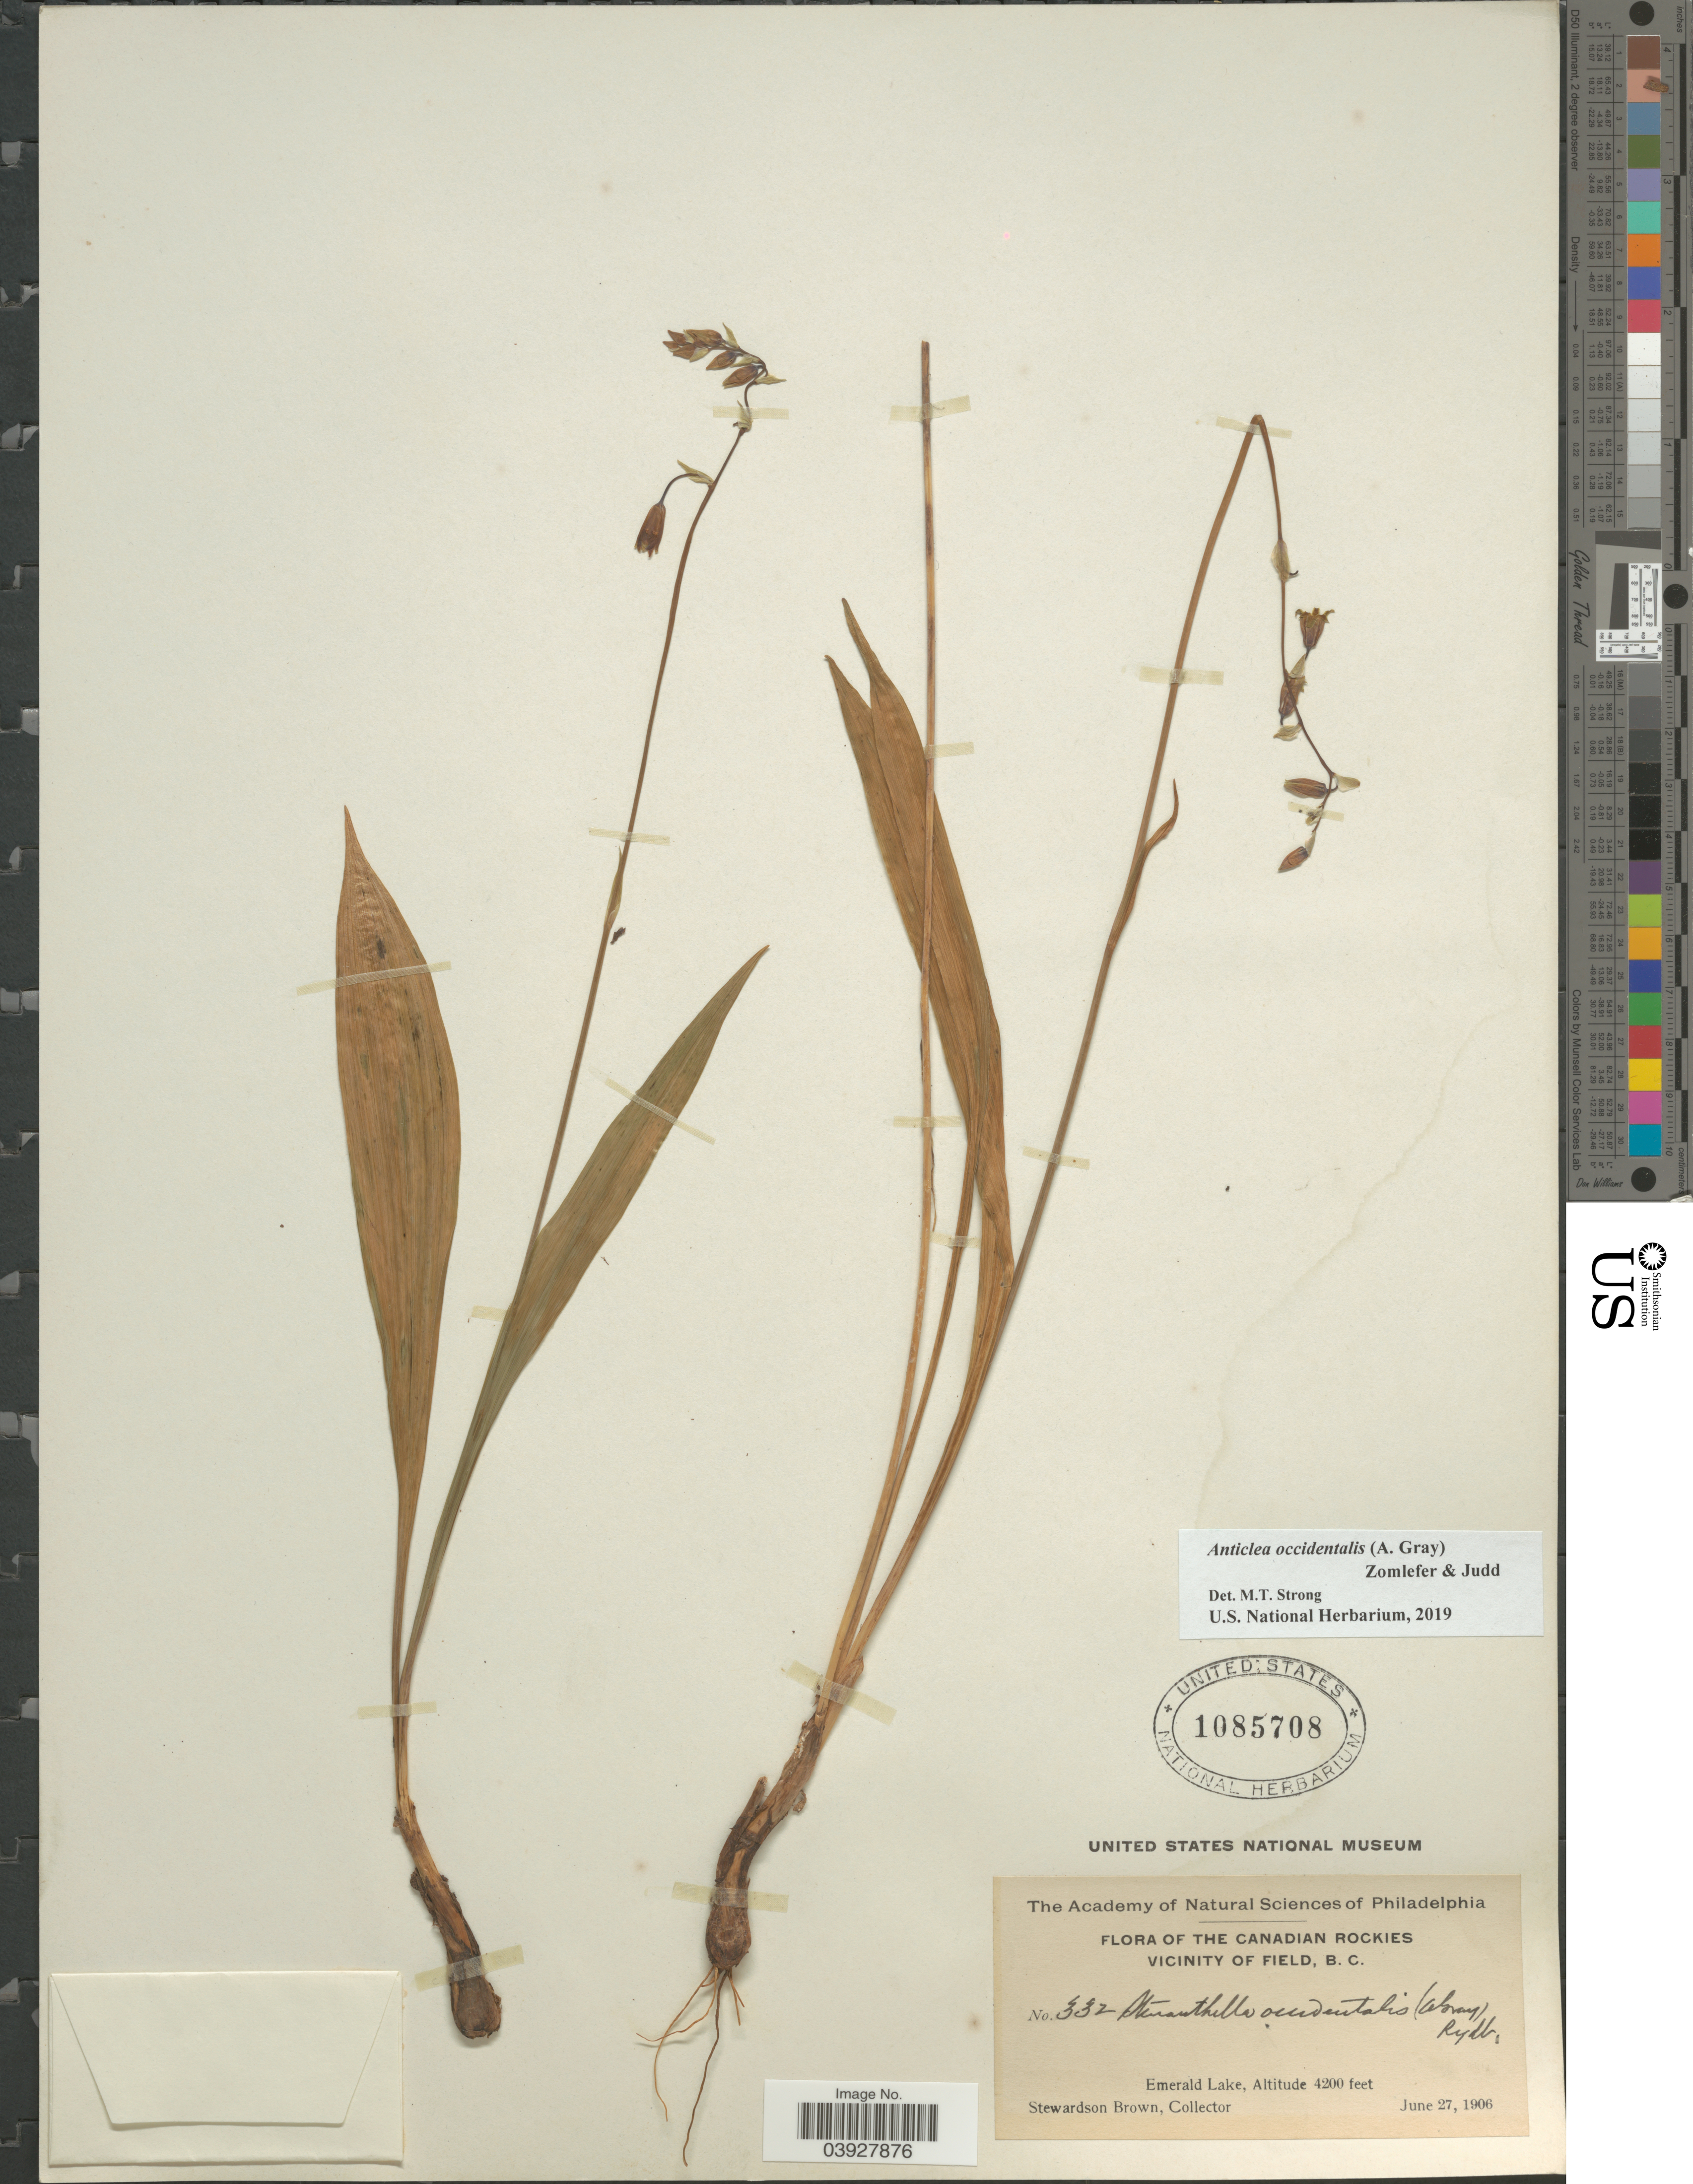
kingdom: Plantae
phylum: Tracheophyta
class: Liliopsida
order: Liliales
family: Melanthiaceae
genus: Anticlea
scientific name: Anticlea occidentalis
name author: (A. Gray) Zomlefer & Judd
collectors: S. Brown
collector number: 332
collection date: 1906-06-27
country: Canada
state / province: British Columbia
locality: The Canadian Rockies. Vicinity of Field. Emerald Lake.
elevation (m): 1280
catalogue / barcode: US 1085708